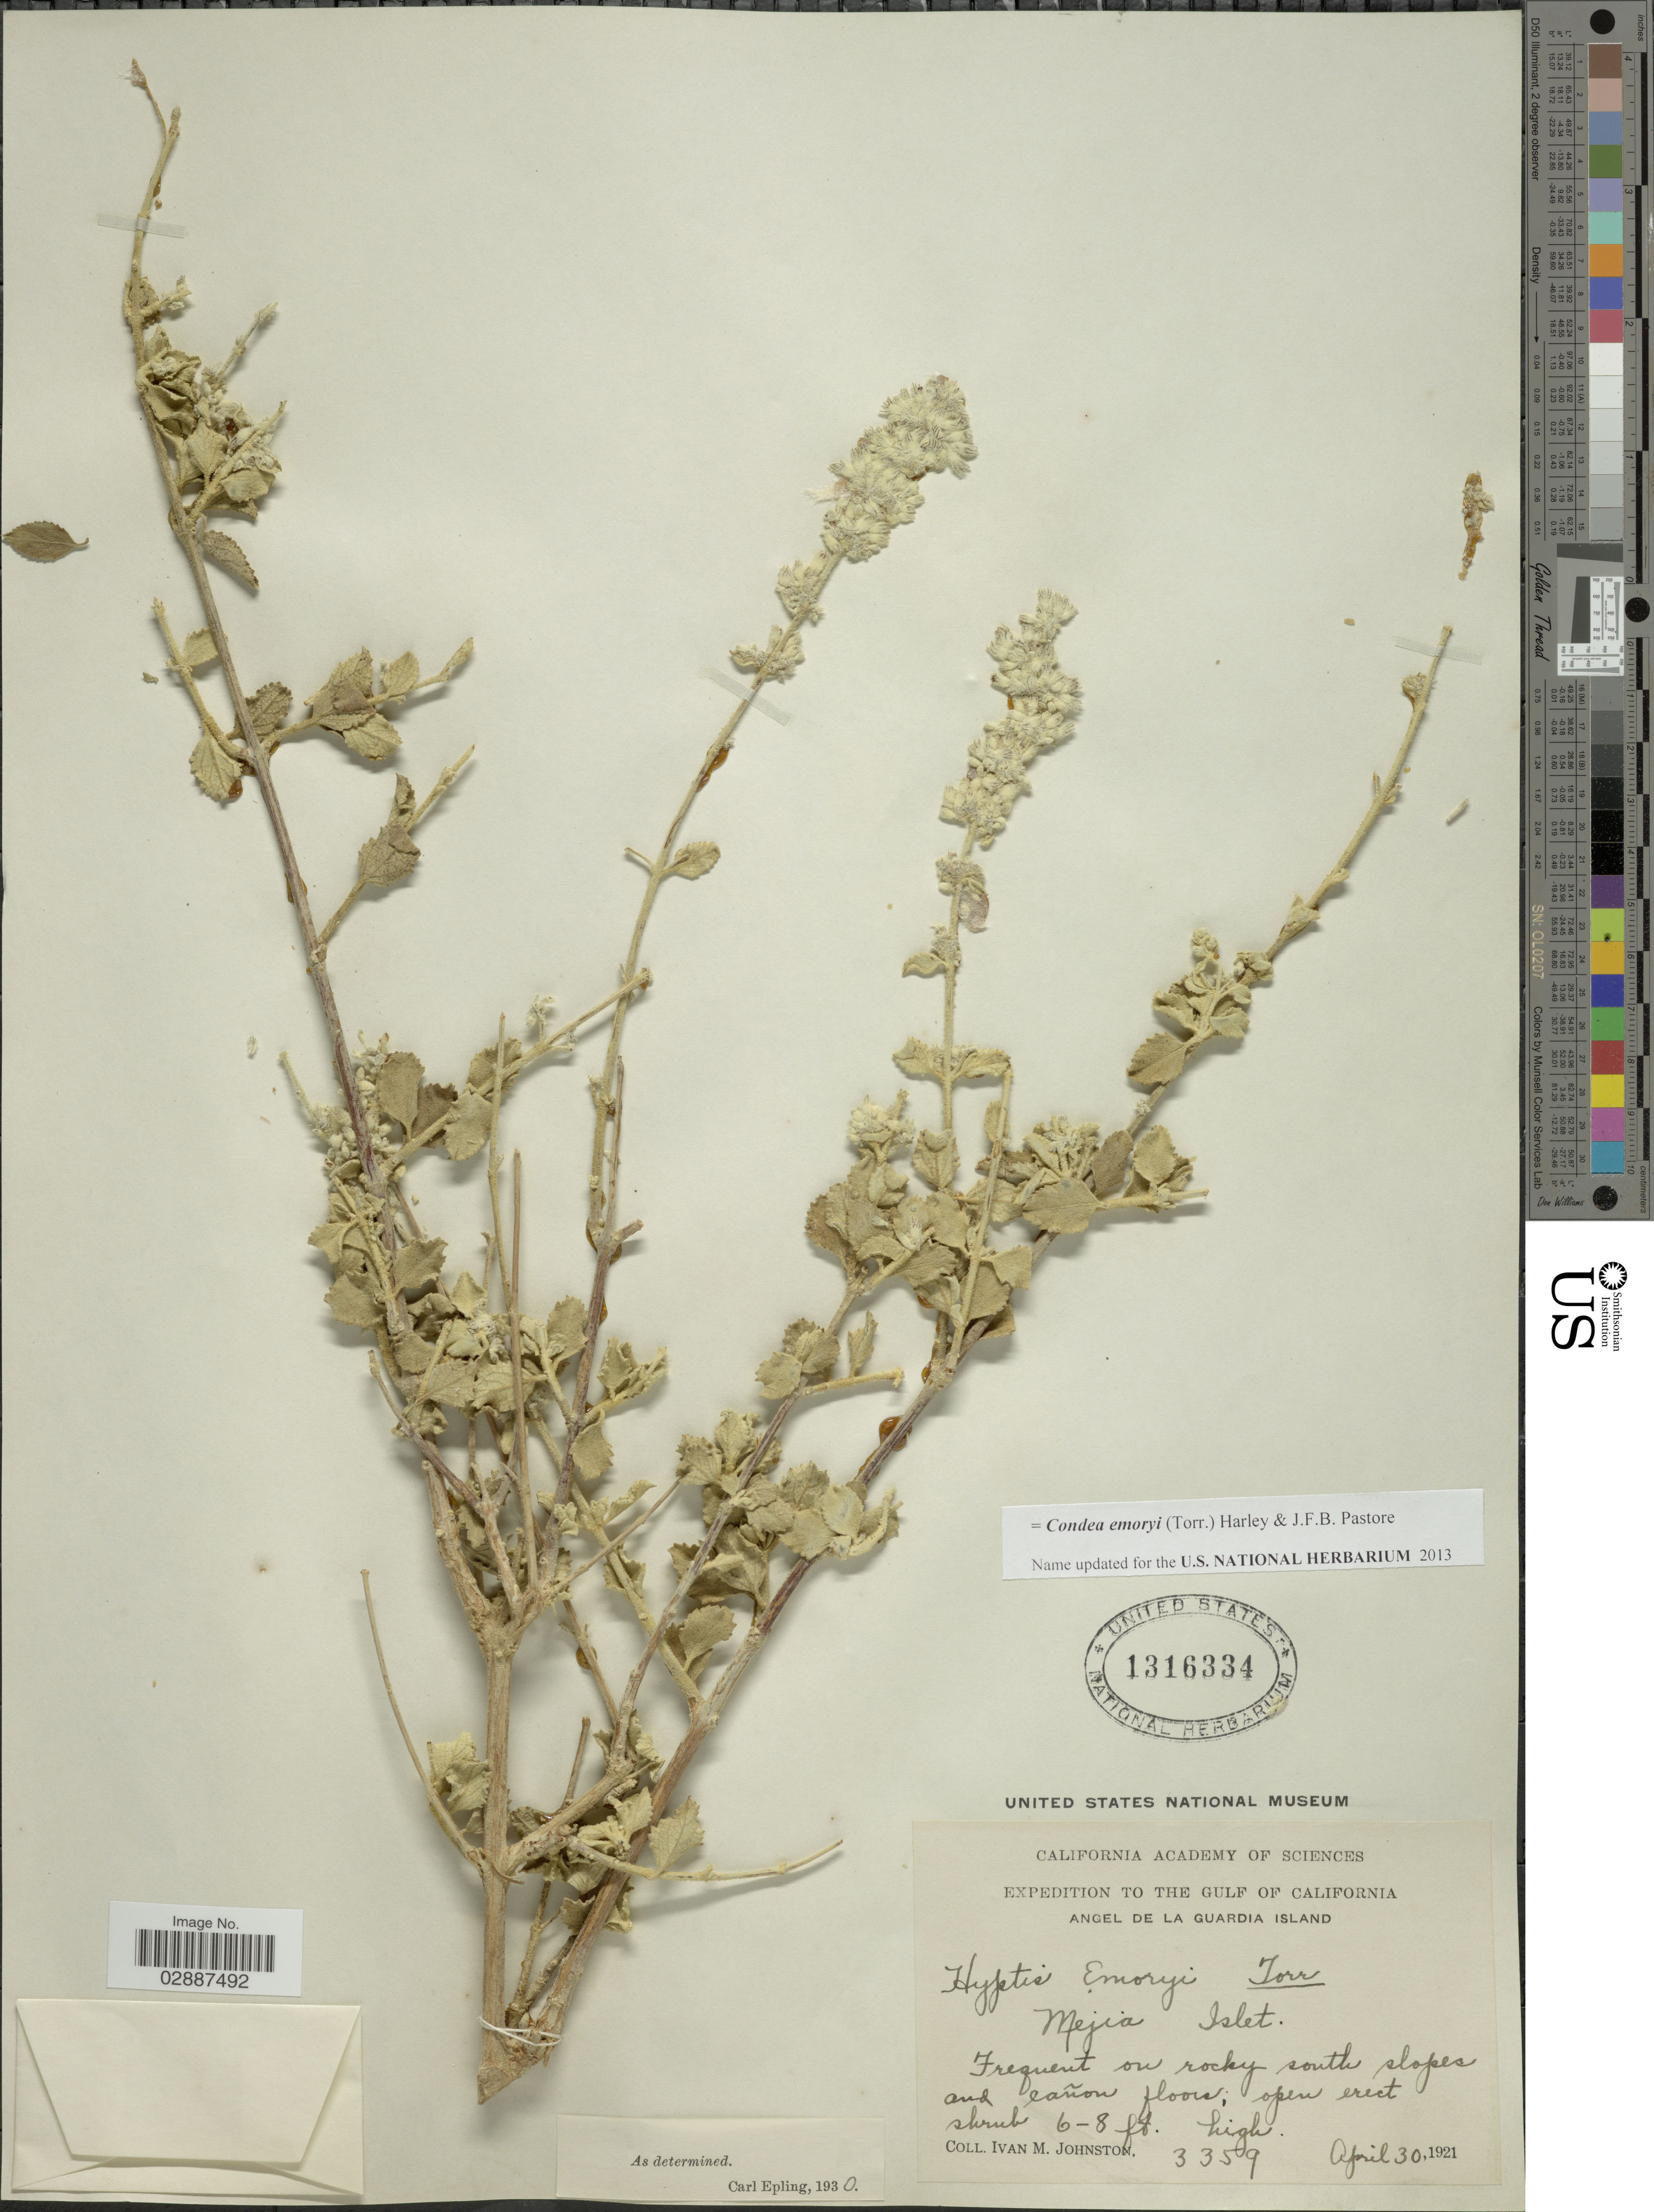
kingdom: Plantae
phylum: Tracheophyta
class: Magnoliopsida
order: Lamiales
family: Lamiaceae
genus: Condea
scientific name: Condea emoryi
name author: (Torr.) Harley & J.F.B. Pastore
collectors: I.M. Johnston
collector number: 3359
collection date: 1921-04-30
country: Mexico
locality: The Gulf of California. Angel de La Guardia Island. Mejia Islet.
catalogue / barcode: US 1316334